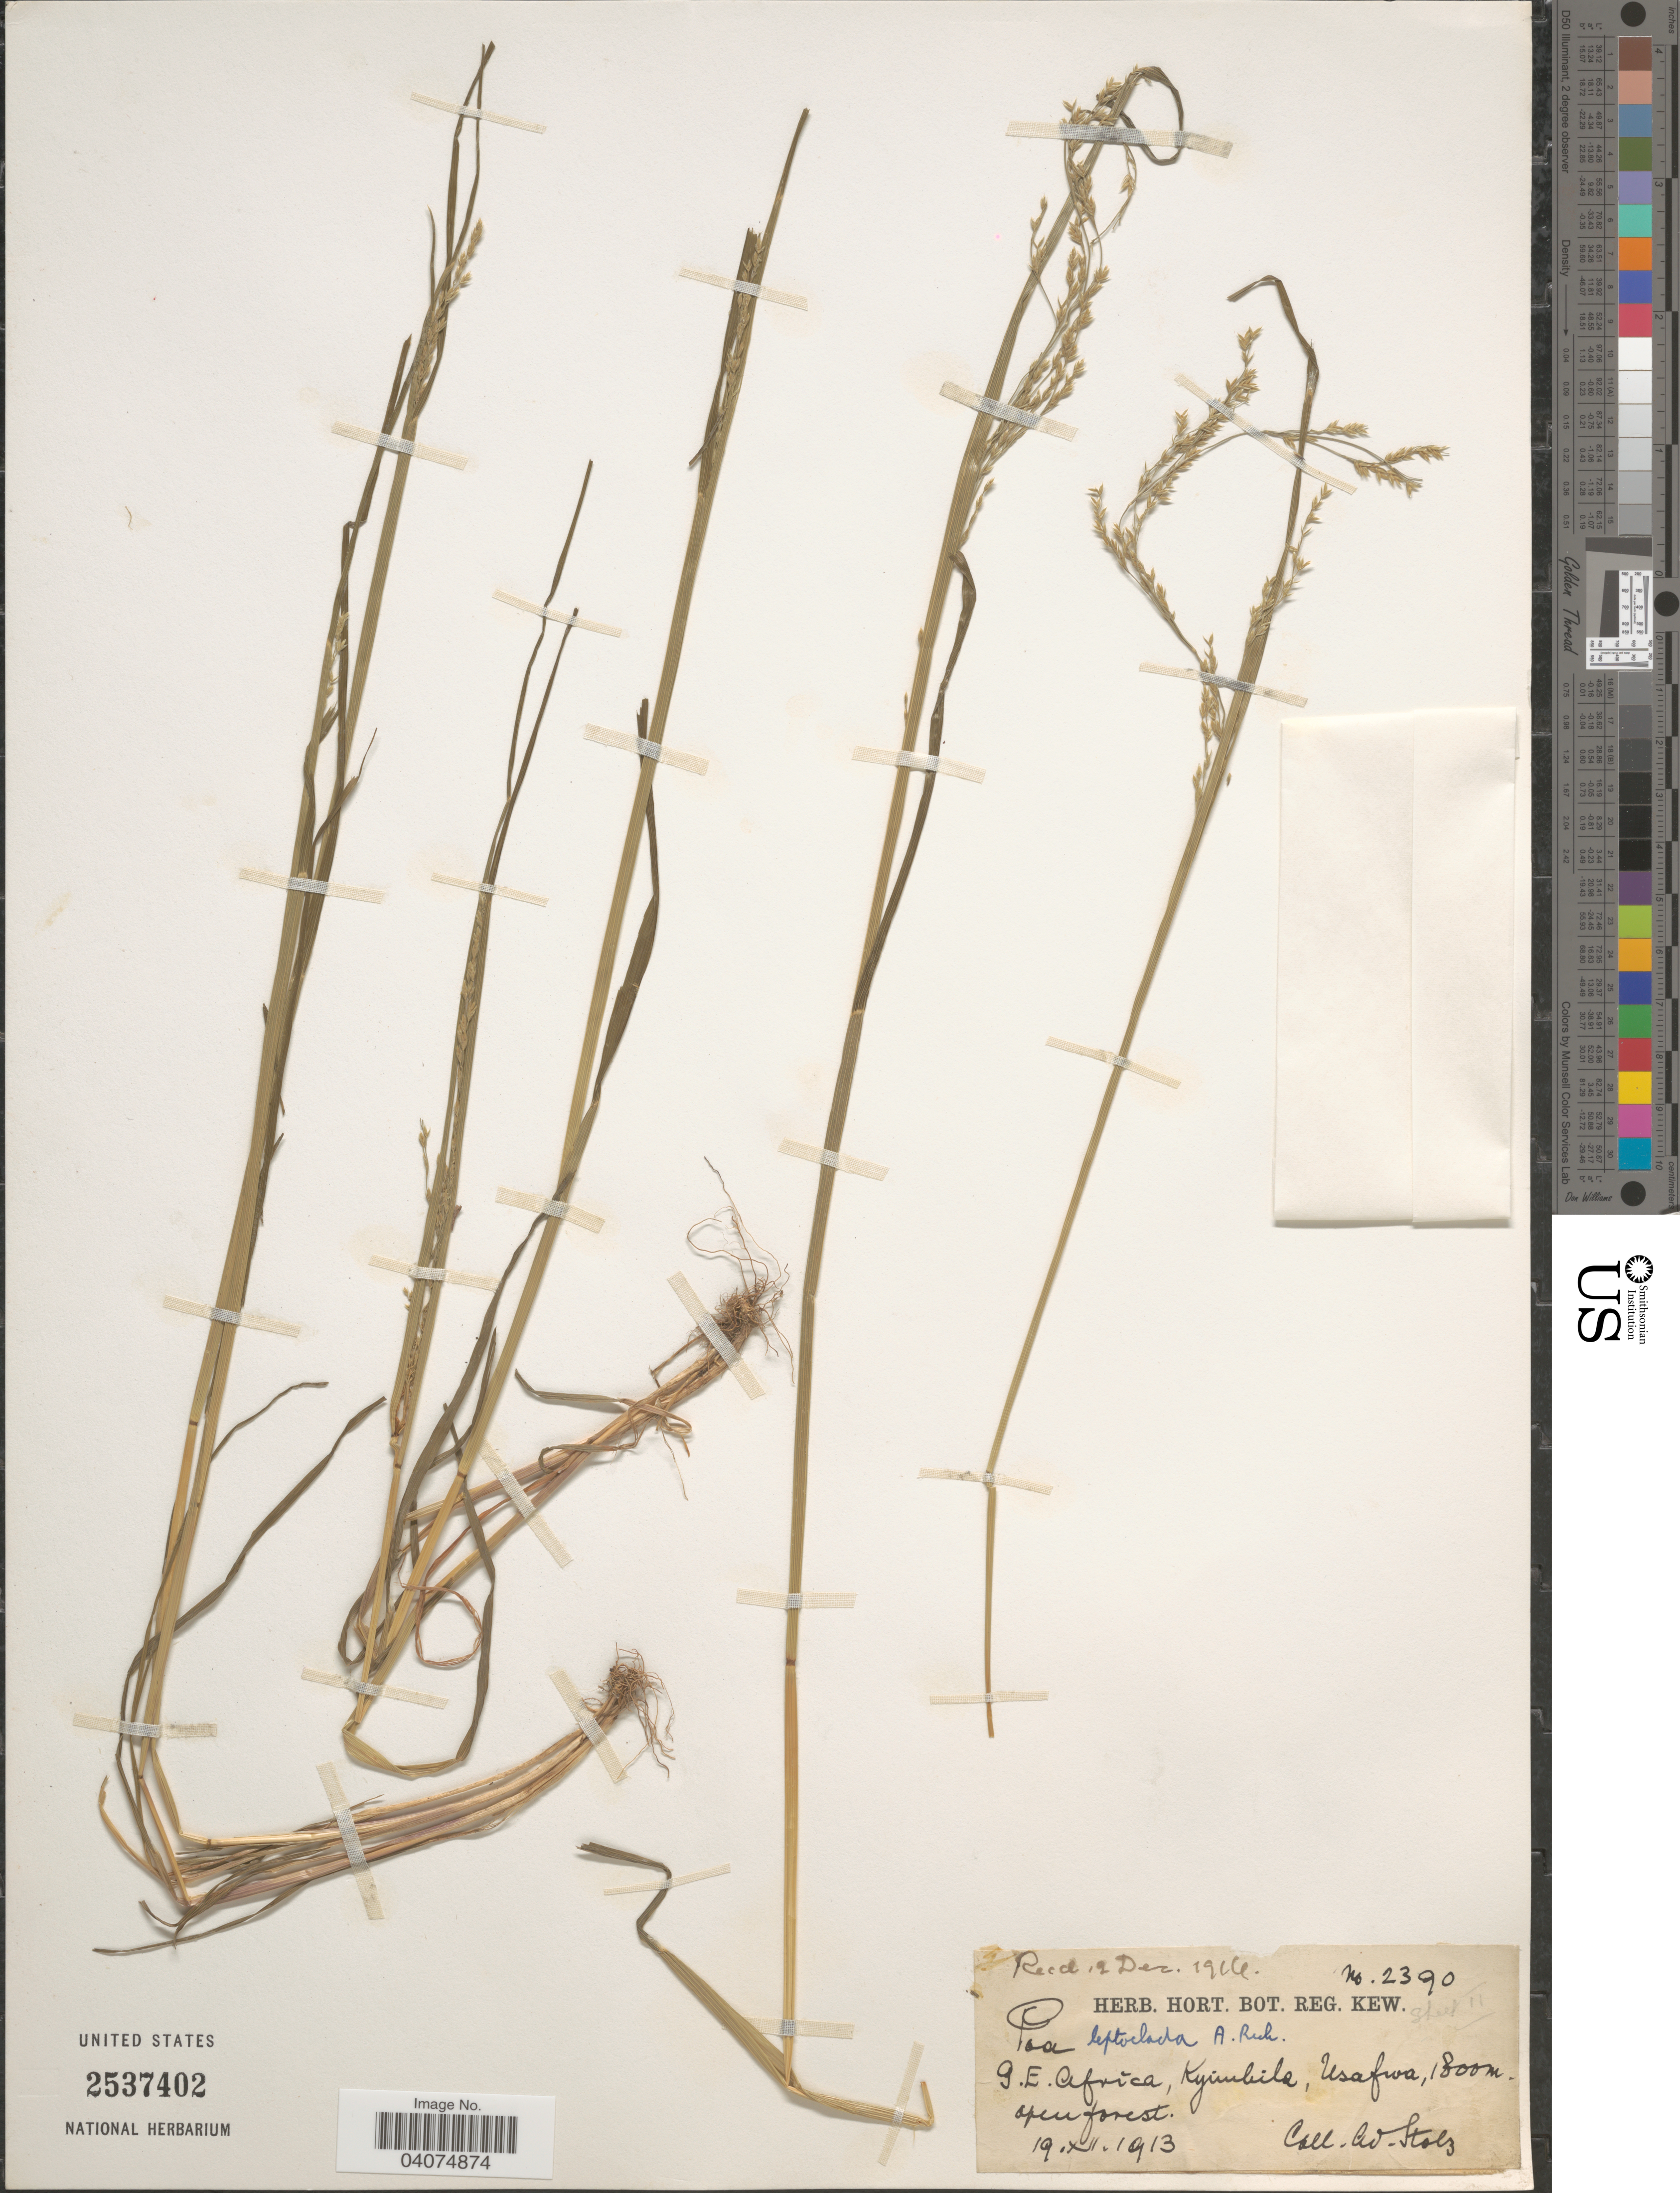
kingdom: Plantae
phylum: Tracheophyta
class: Liliopsida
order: Poales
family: Poaceae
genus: Poa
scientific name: Poa leptoclada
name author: Hochst. ex A. Rich.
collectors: A. Stolz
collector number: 2390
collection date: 1913-12-19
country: Tanzania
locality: S.E. Africa, Kyimbila, Usafwa.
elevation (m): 1800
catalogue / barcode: US 2537402